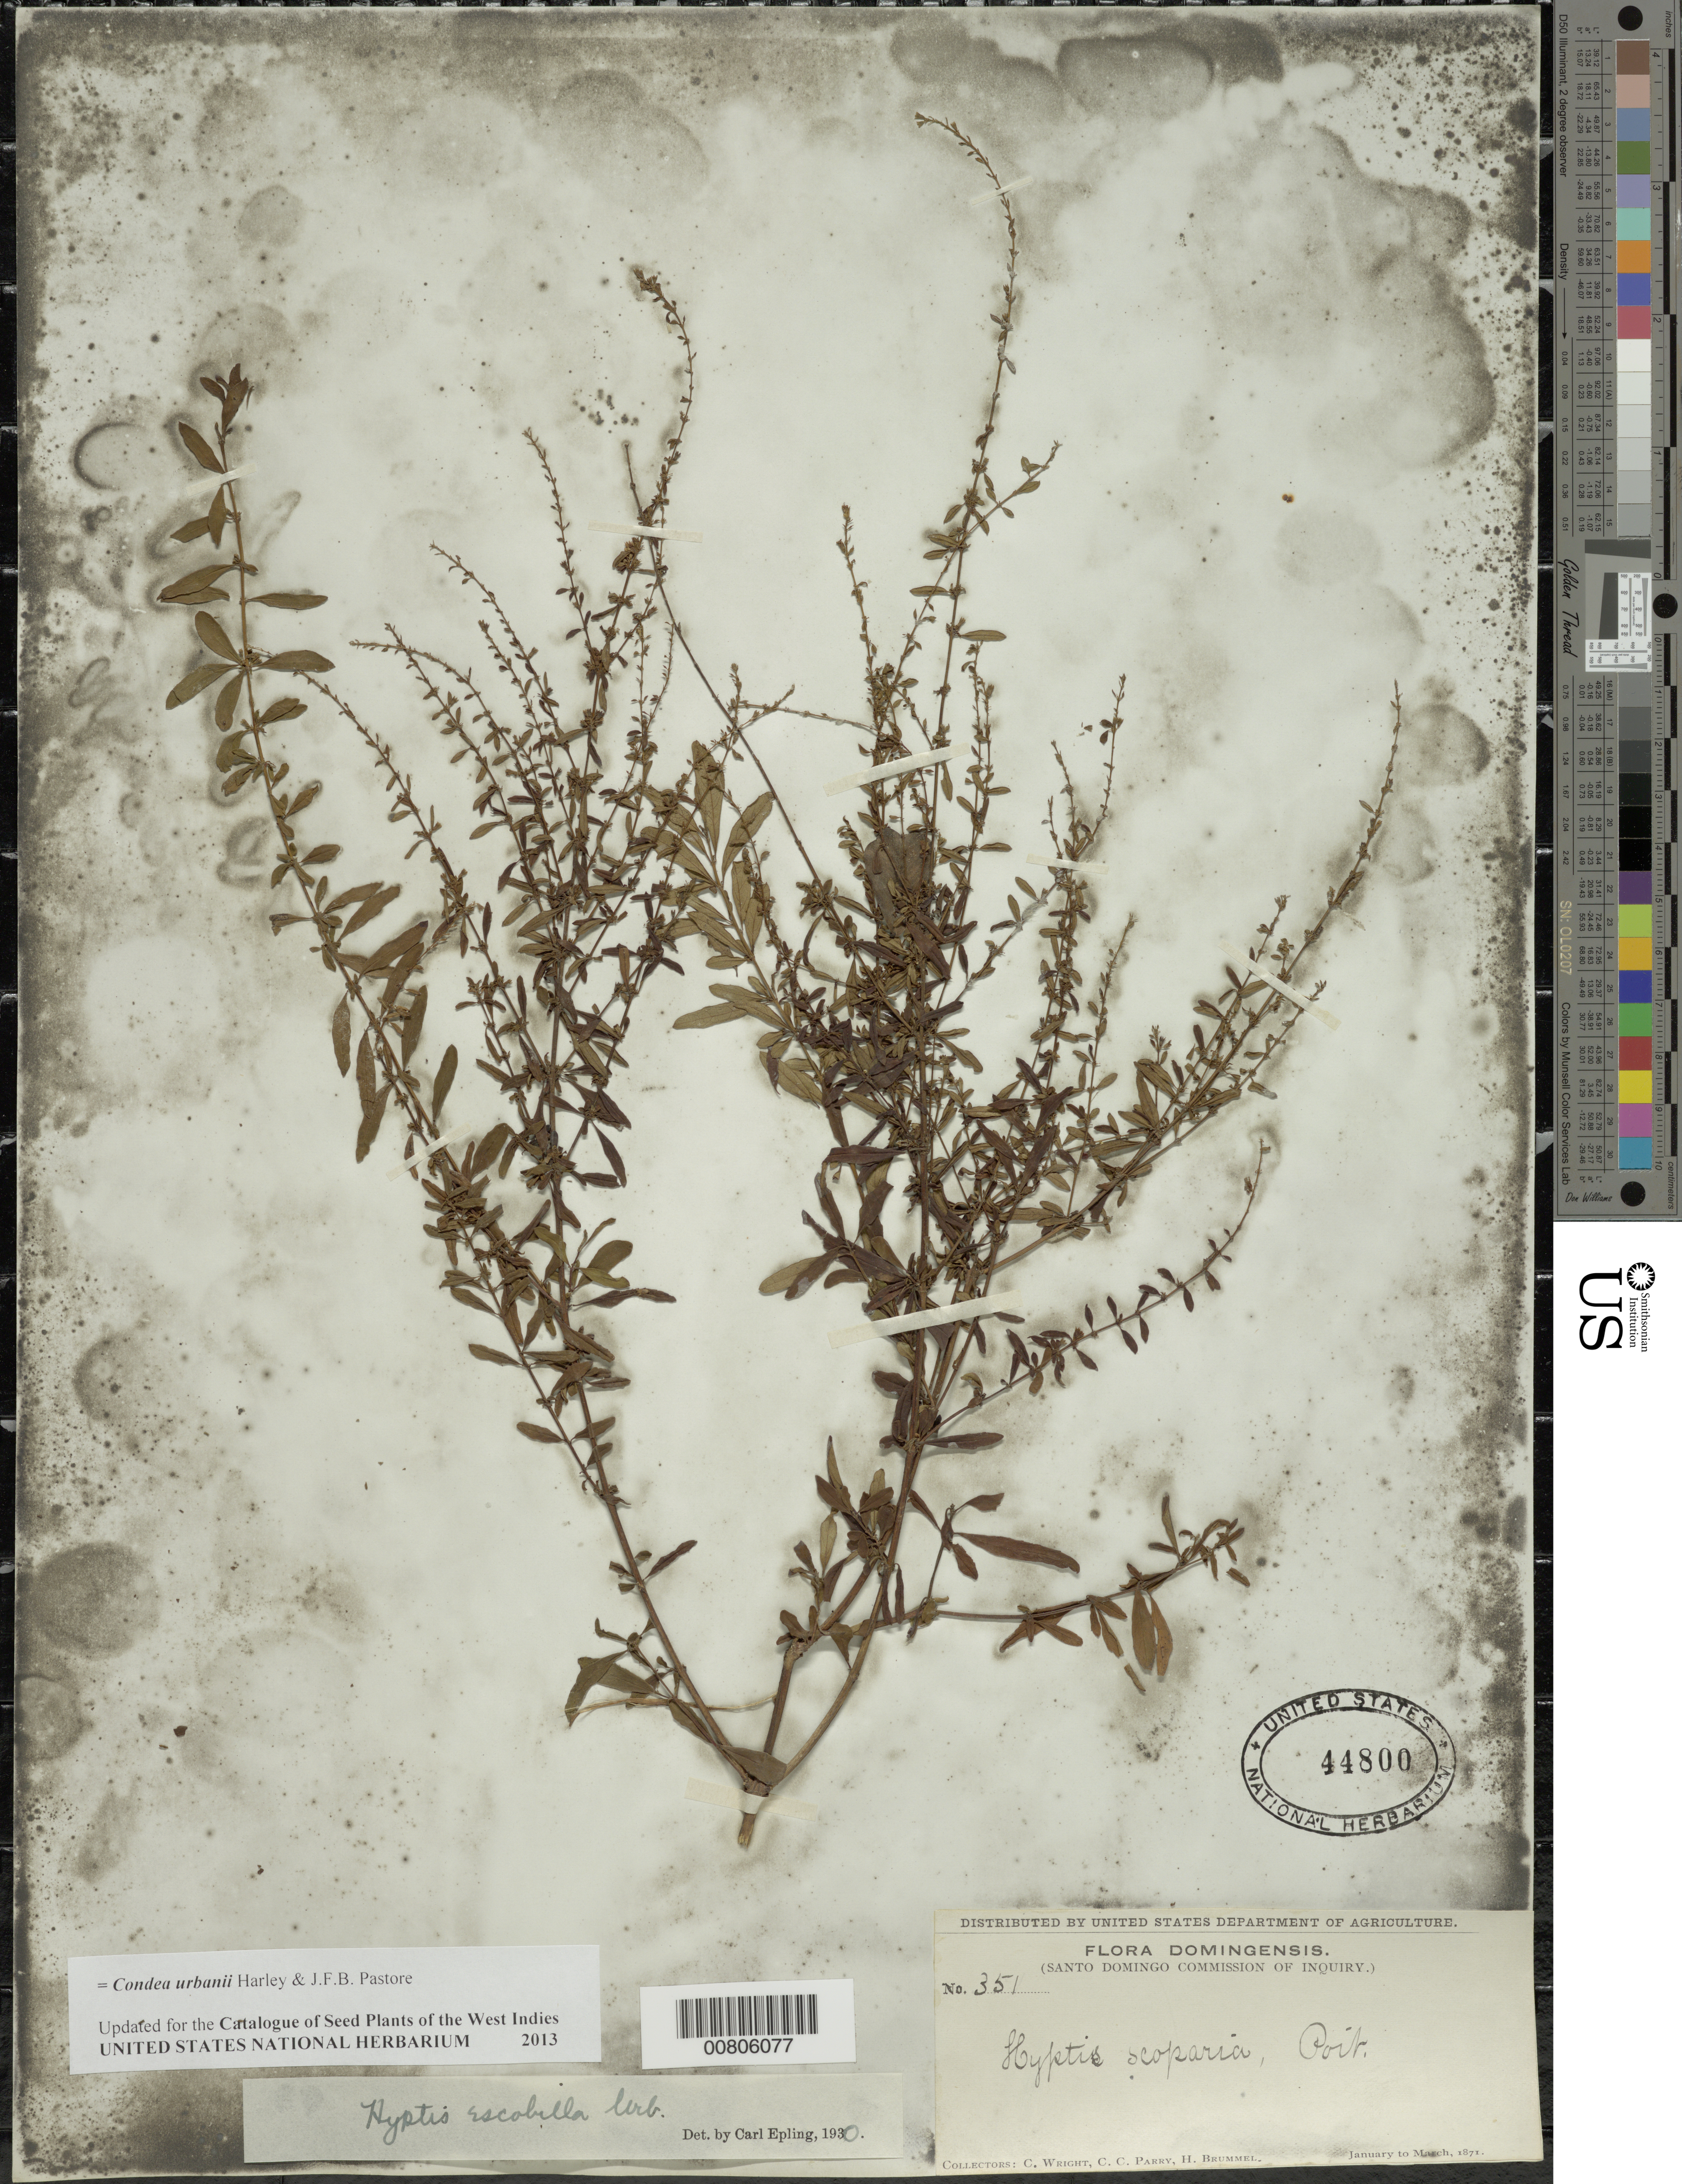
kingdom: Plantae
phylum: Tracheophyta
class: Magnoliopsida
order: Lamiales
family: Lamiaceae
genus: Condea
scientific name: Condea urbanii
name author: Harley & J.F.B. Pastore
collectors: C. Wright, C. C. Parry & H. Brummel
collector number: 351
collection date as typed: Jan 1871 to -- Mar 1871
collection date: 1871-01/1871-03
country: Dominican Republic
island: Hispaniola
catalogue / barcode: US 44800